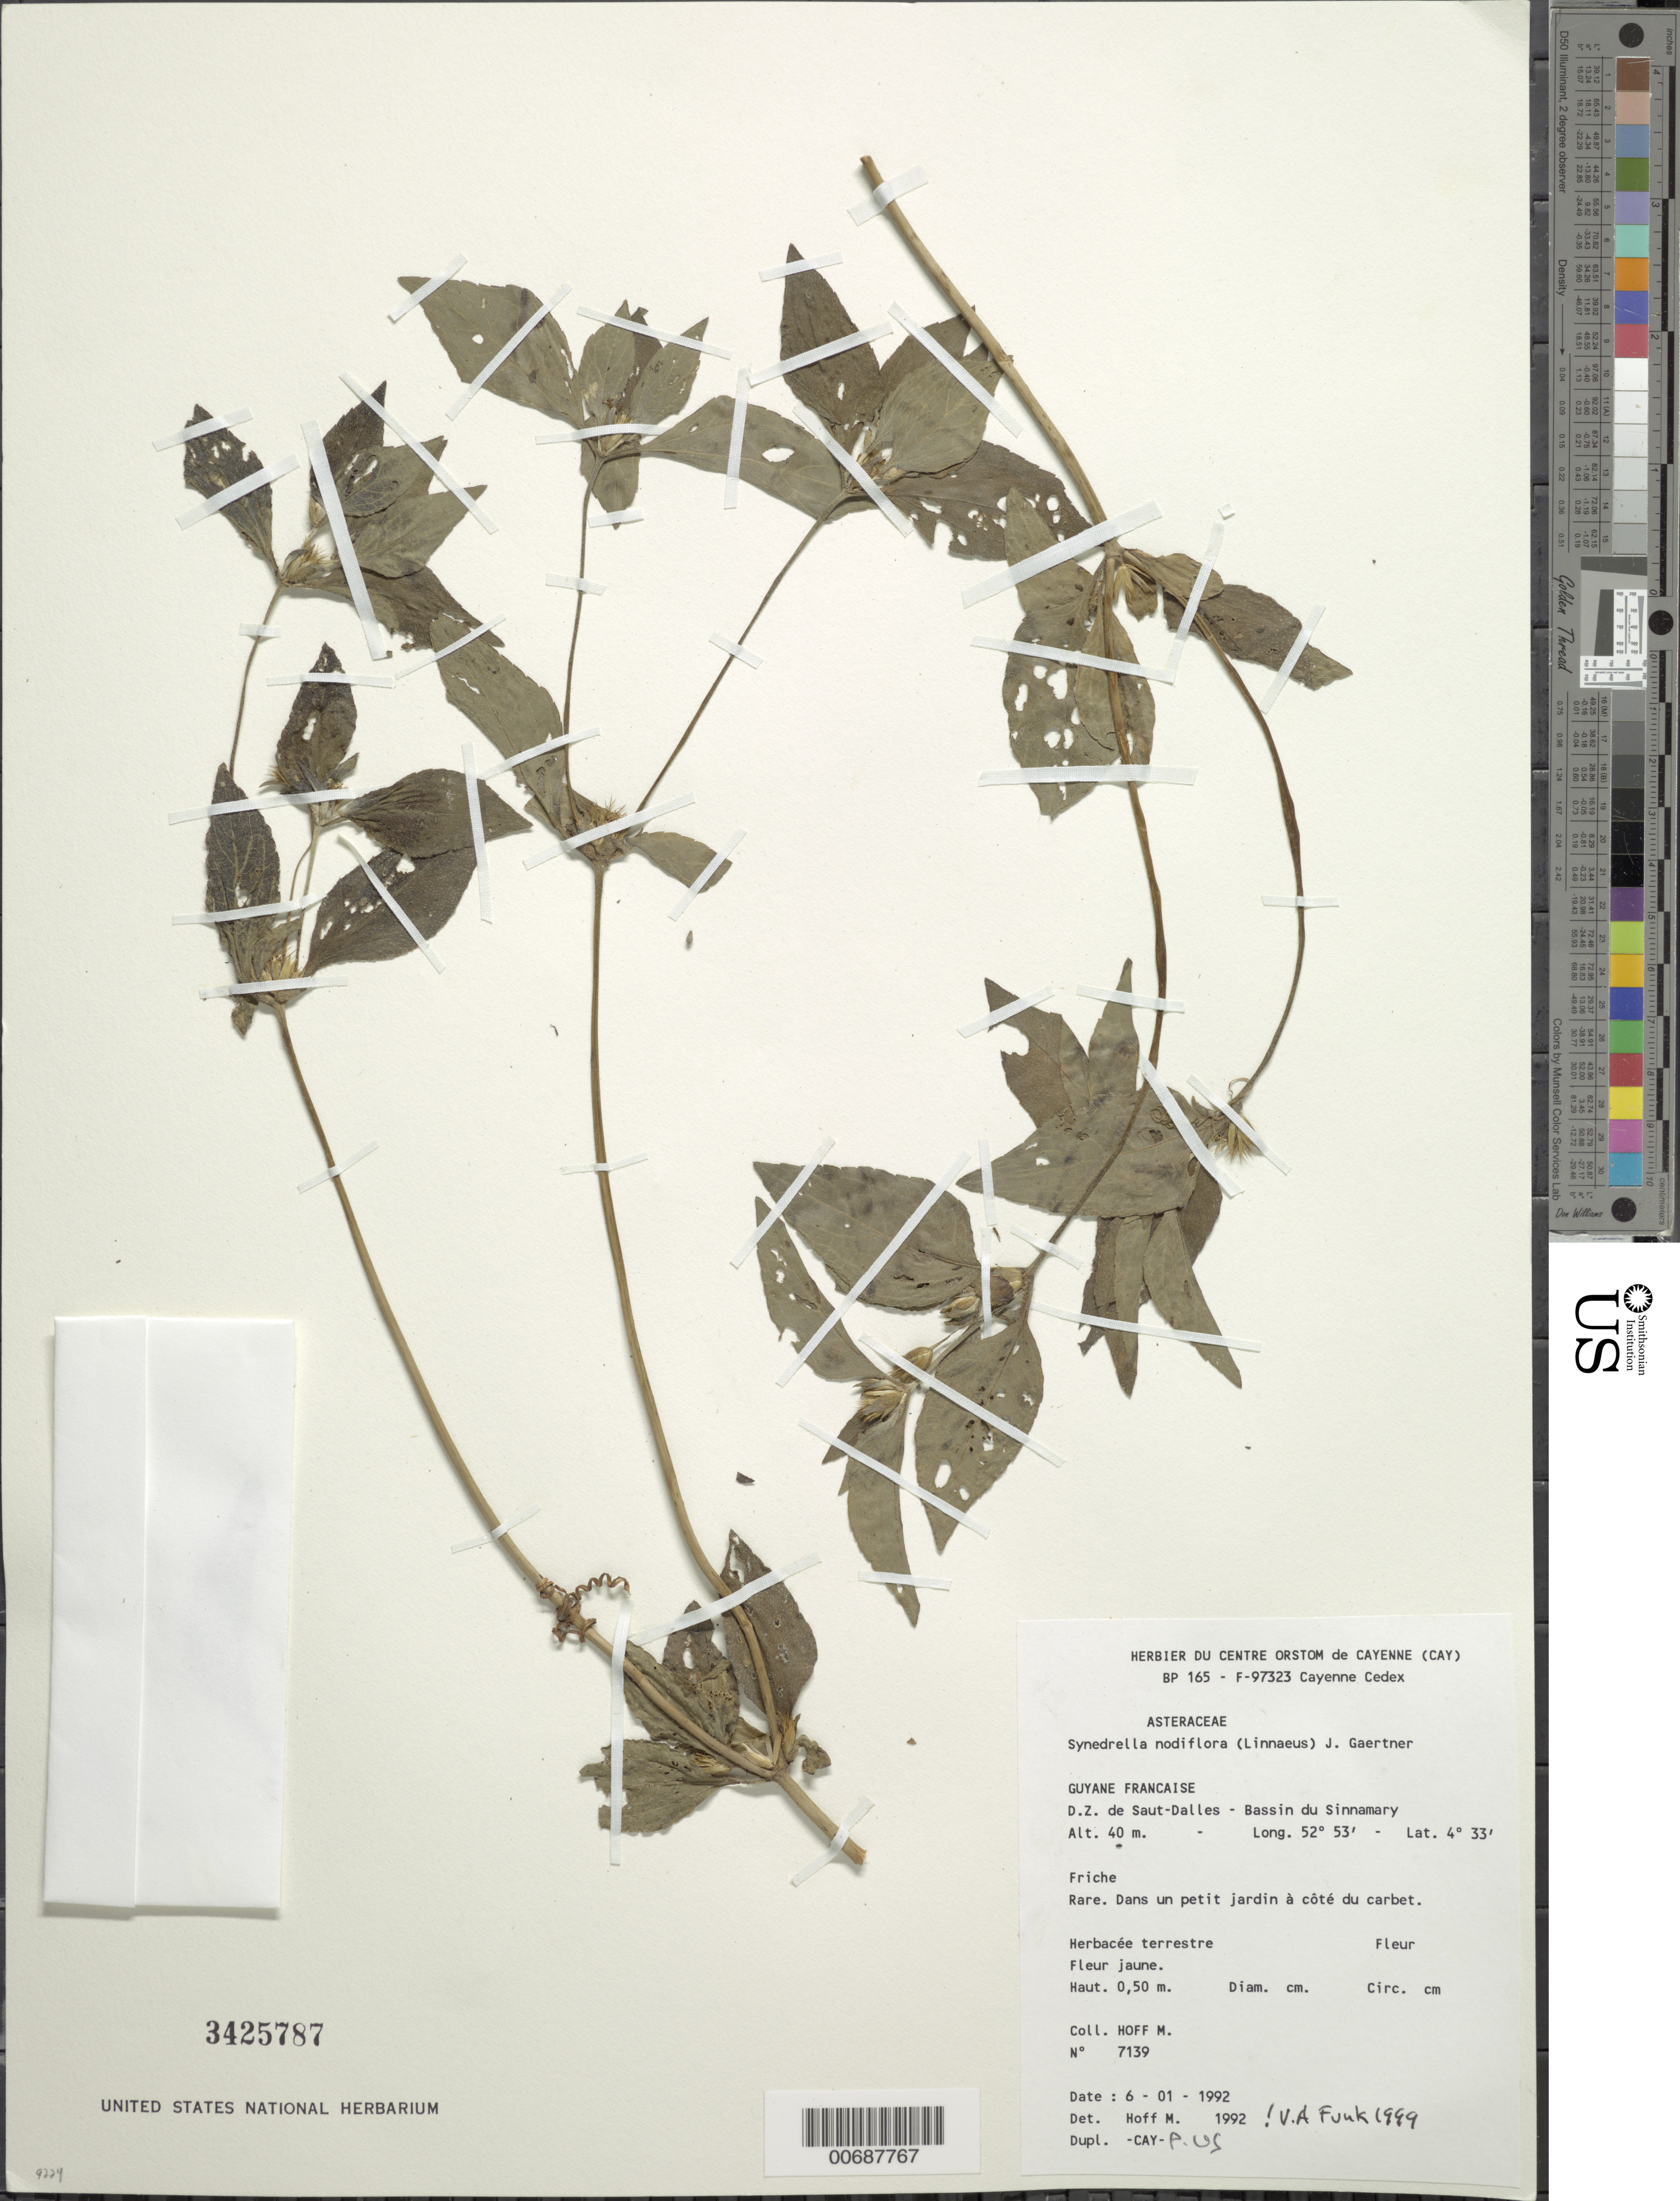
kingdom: Plantae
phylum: Tracheophyta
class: Magnoliopsida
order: Asterales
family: Asteraceae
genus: Synedrella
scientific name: Synedrella nodiflora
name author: (L.) Gaertn.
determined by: Funk, Vicki A., (BOT), Smithsonian Institution - National Museum of Natural History (UNITED STATES)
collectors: M. Hoff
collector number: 7139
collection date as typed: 6-Jan-92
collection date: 1992-01-06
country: French Guiana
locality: D.Z. de Saut-Dalles, Bassin du Sinnamary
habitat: Friche, dans un petit jardina cote du carbet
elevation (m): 40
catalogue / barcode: US 3425787